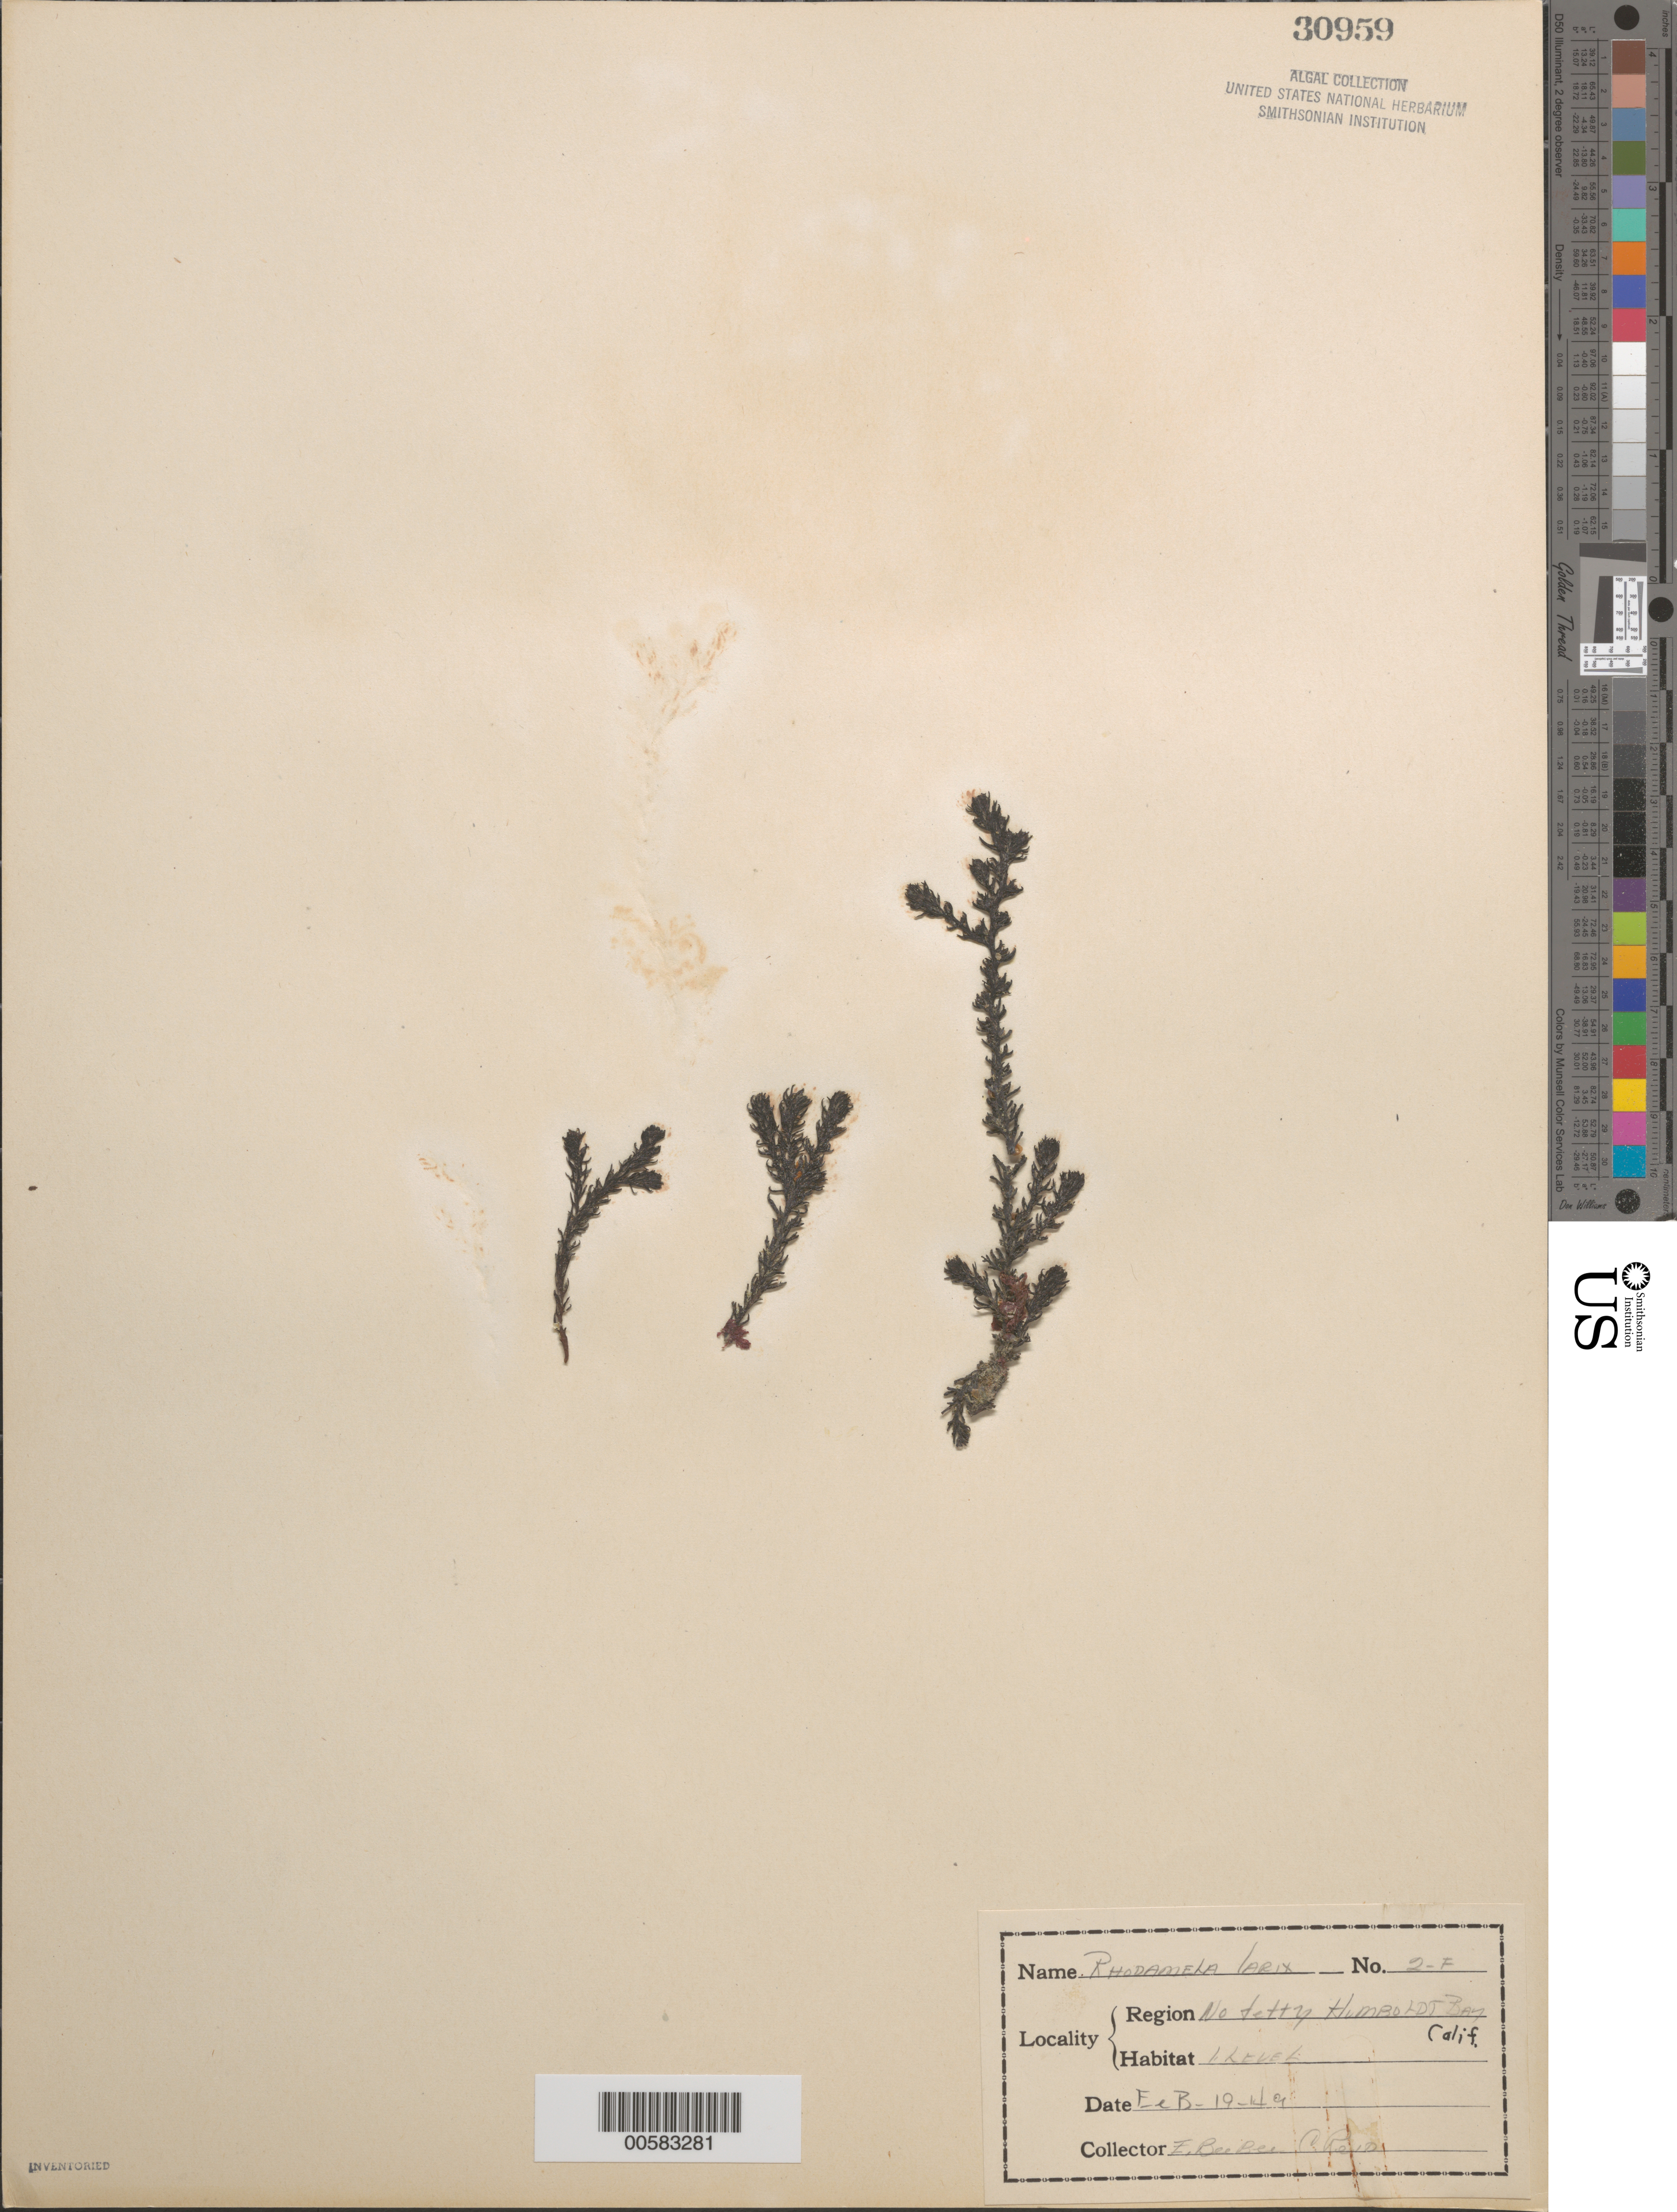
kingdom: Plantae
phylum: Rhodophyta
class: Florideophyceae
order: Ceramiales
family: Rhodomelaceae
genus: Neorhodomela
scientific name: Neorhodomela larix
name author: (Turner) Masuda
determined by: Algae name updating Project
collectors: E. Beebe & C. Reid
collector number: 2-f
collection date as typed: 19 Feb 1949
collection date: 1949-02-19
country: United States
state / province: California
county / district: Humboldt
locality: North Jetty, Humboldt Bay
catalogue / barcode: US 30959